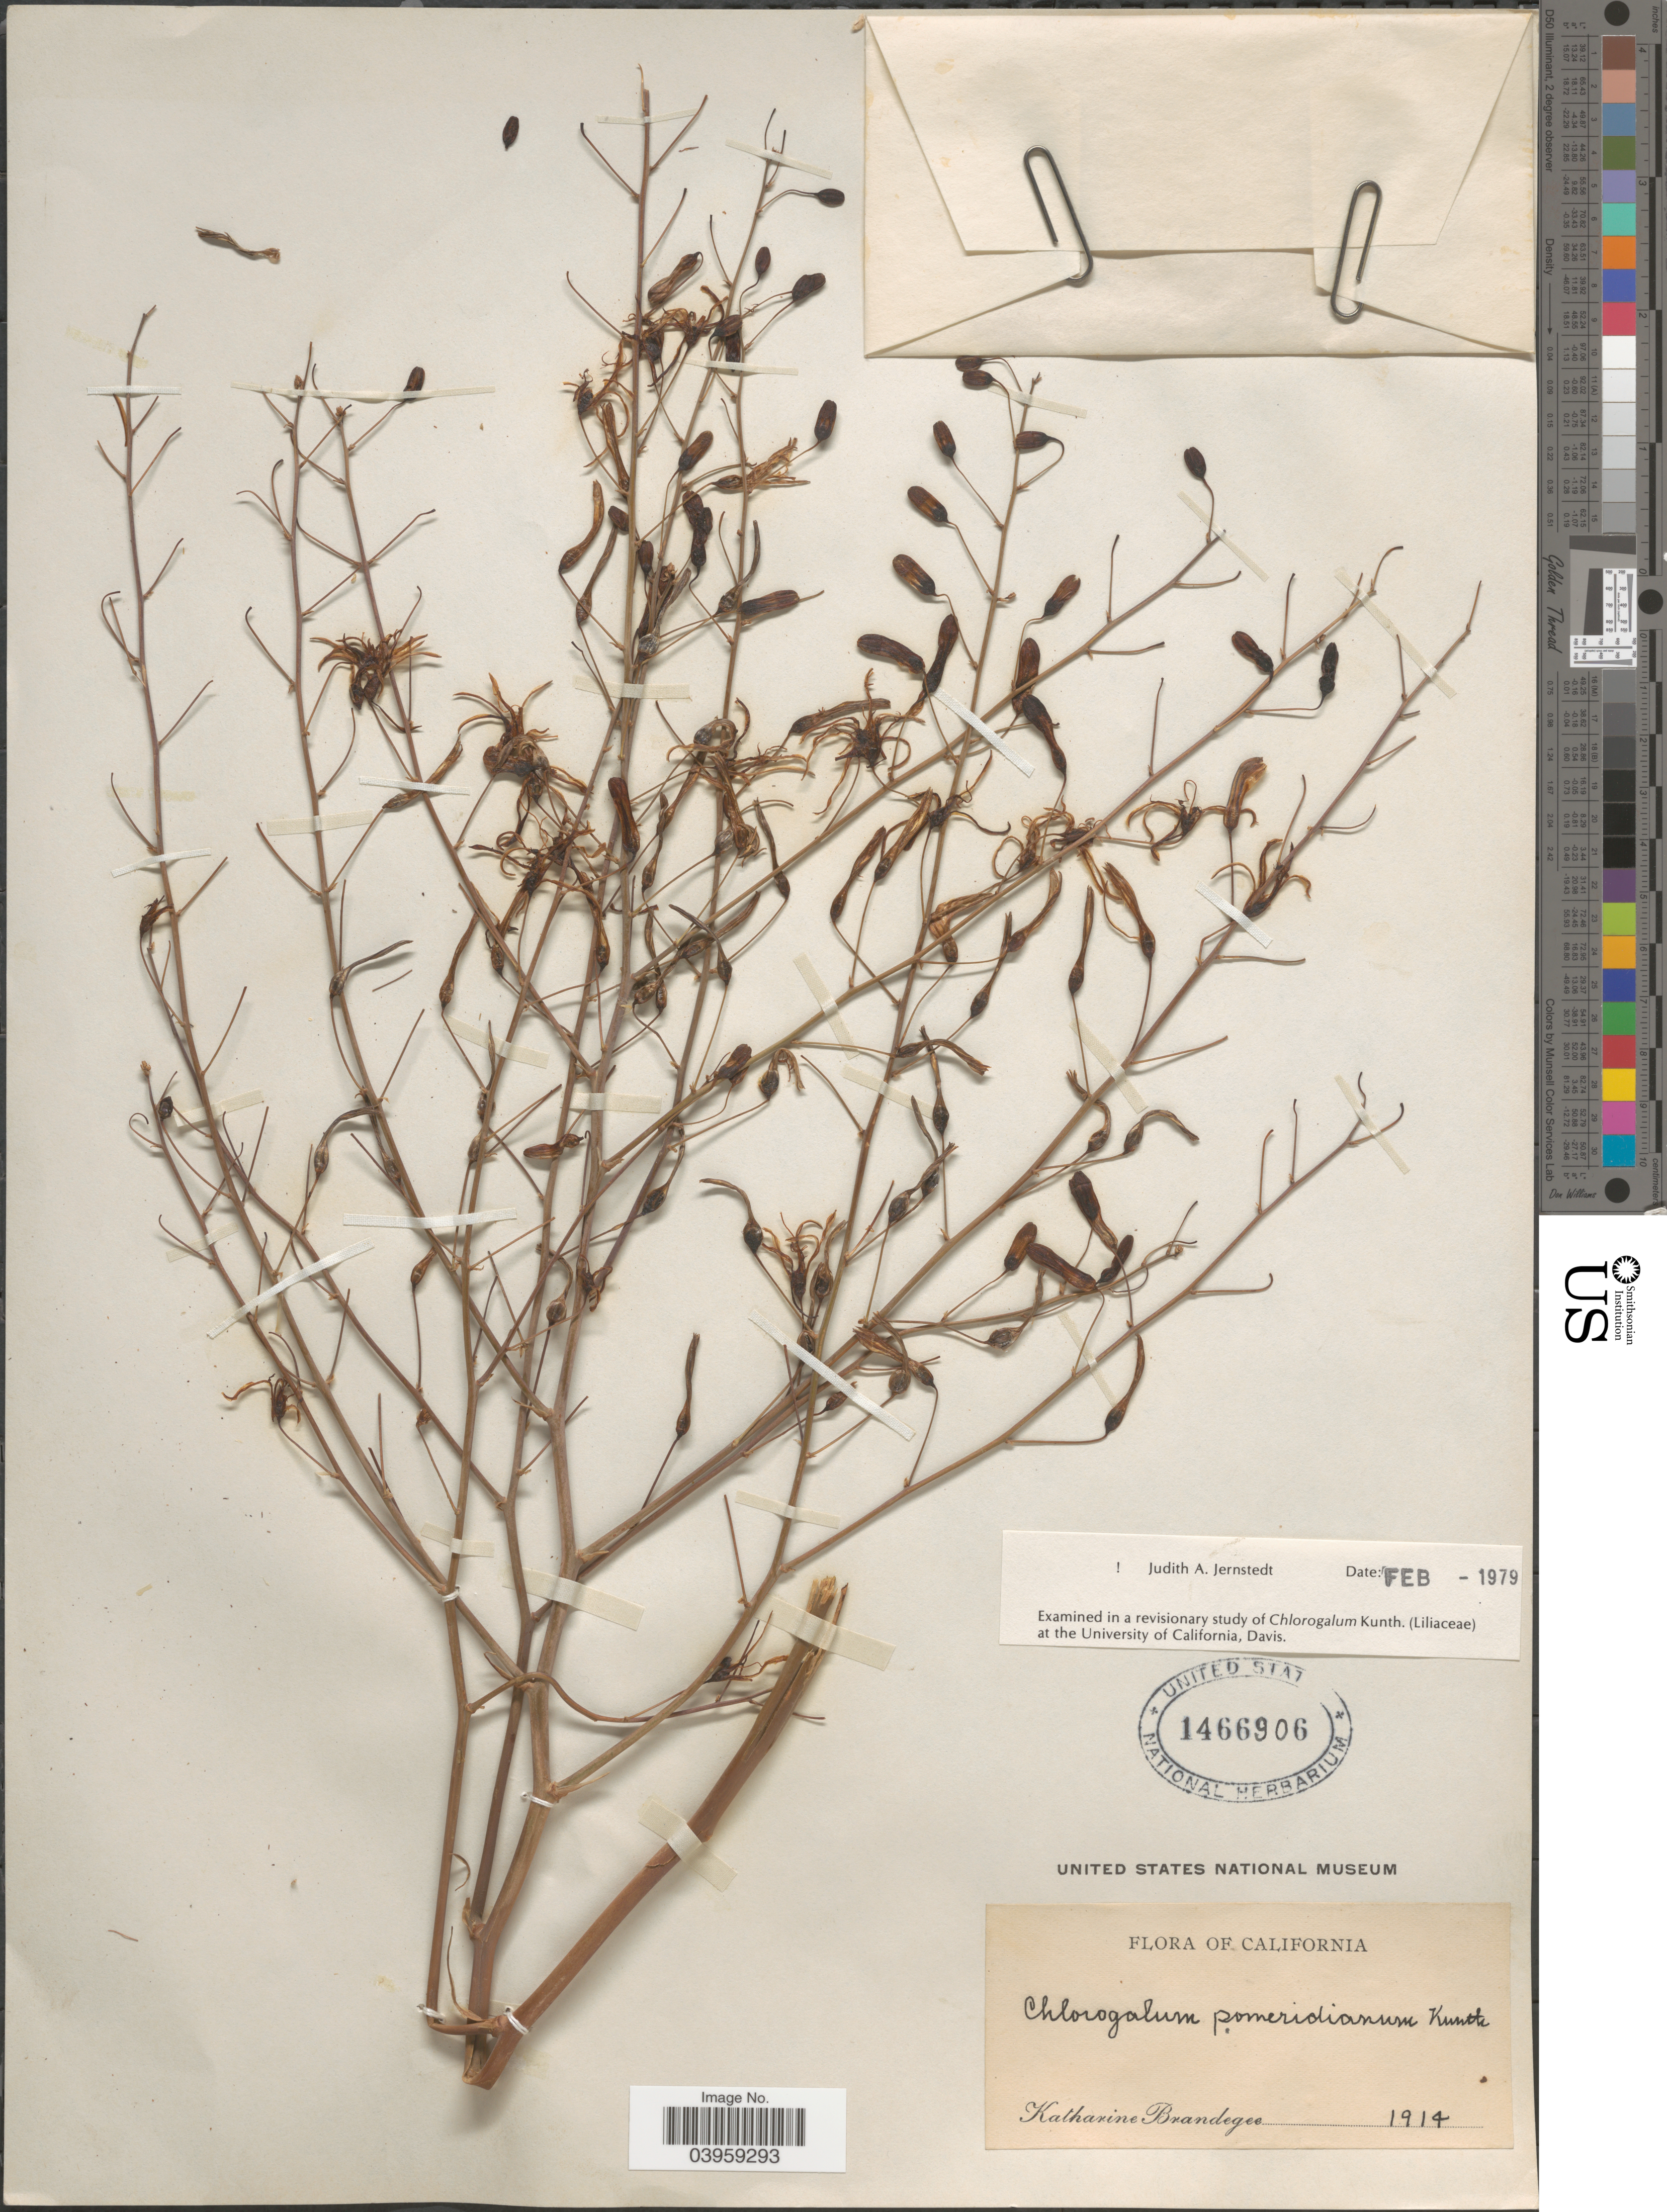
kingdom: Plantae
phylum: Tracheophyta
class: Liliopsida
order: Asparagales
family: Asparagaceae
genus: Chlorogalum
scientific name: Chlorogalum pomeridianum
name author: (DC.) Kunth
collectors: M. K. Brandegee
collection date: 1914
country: United States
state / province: California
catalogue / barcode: US 1466906